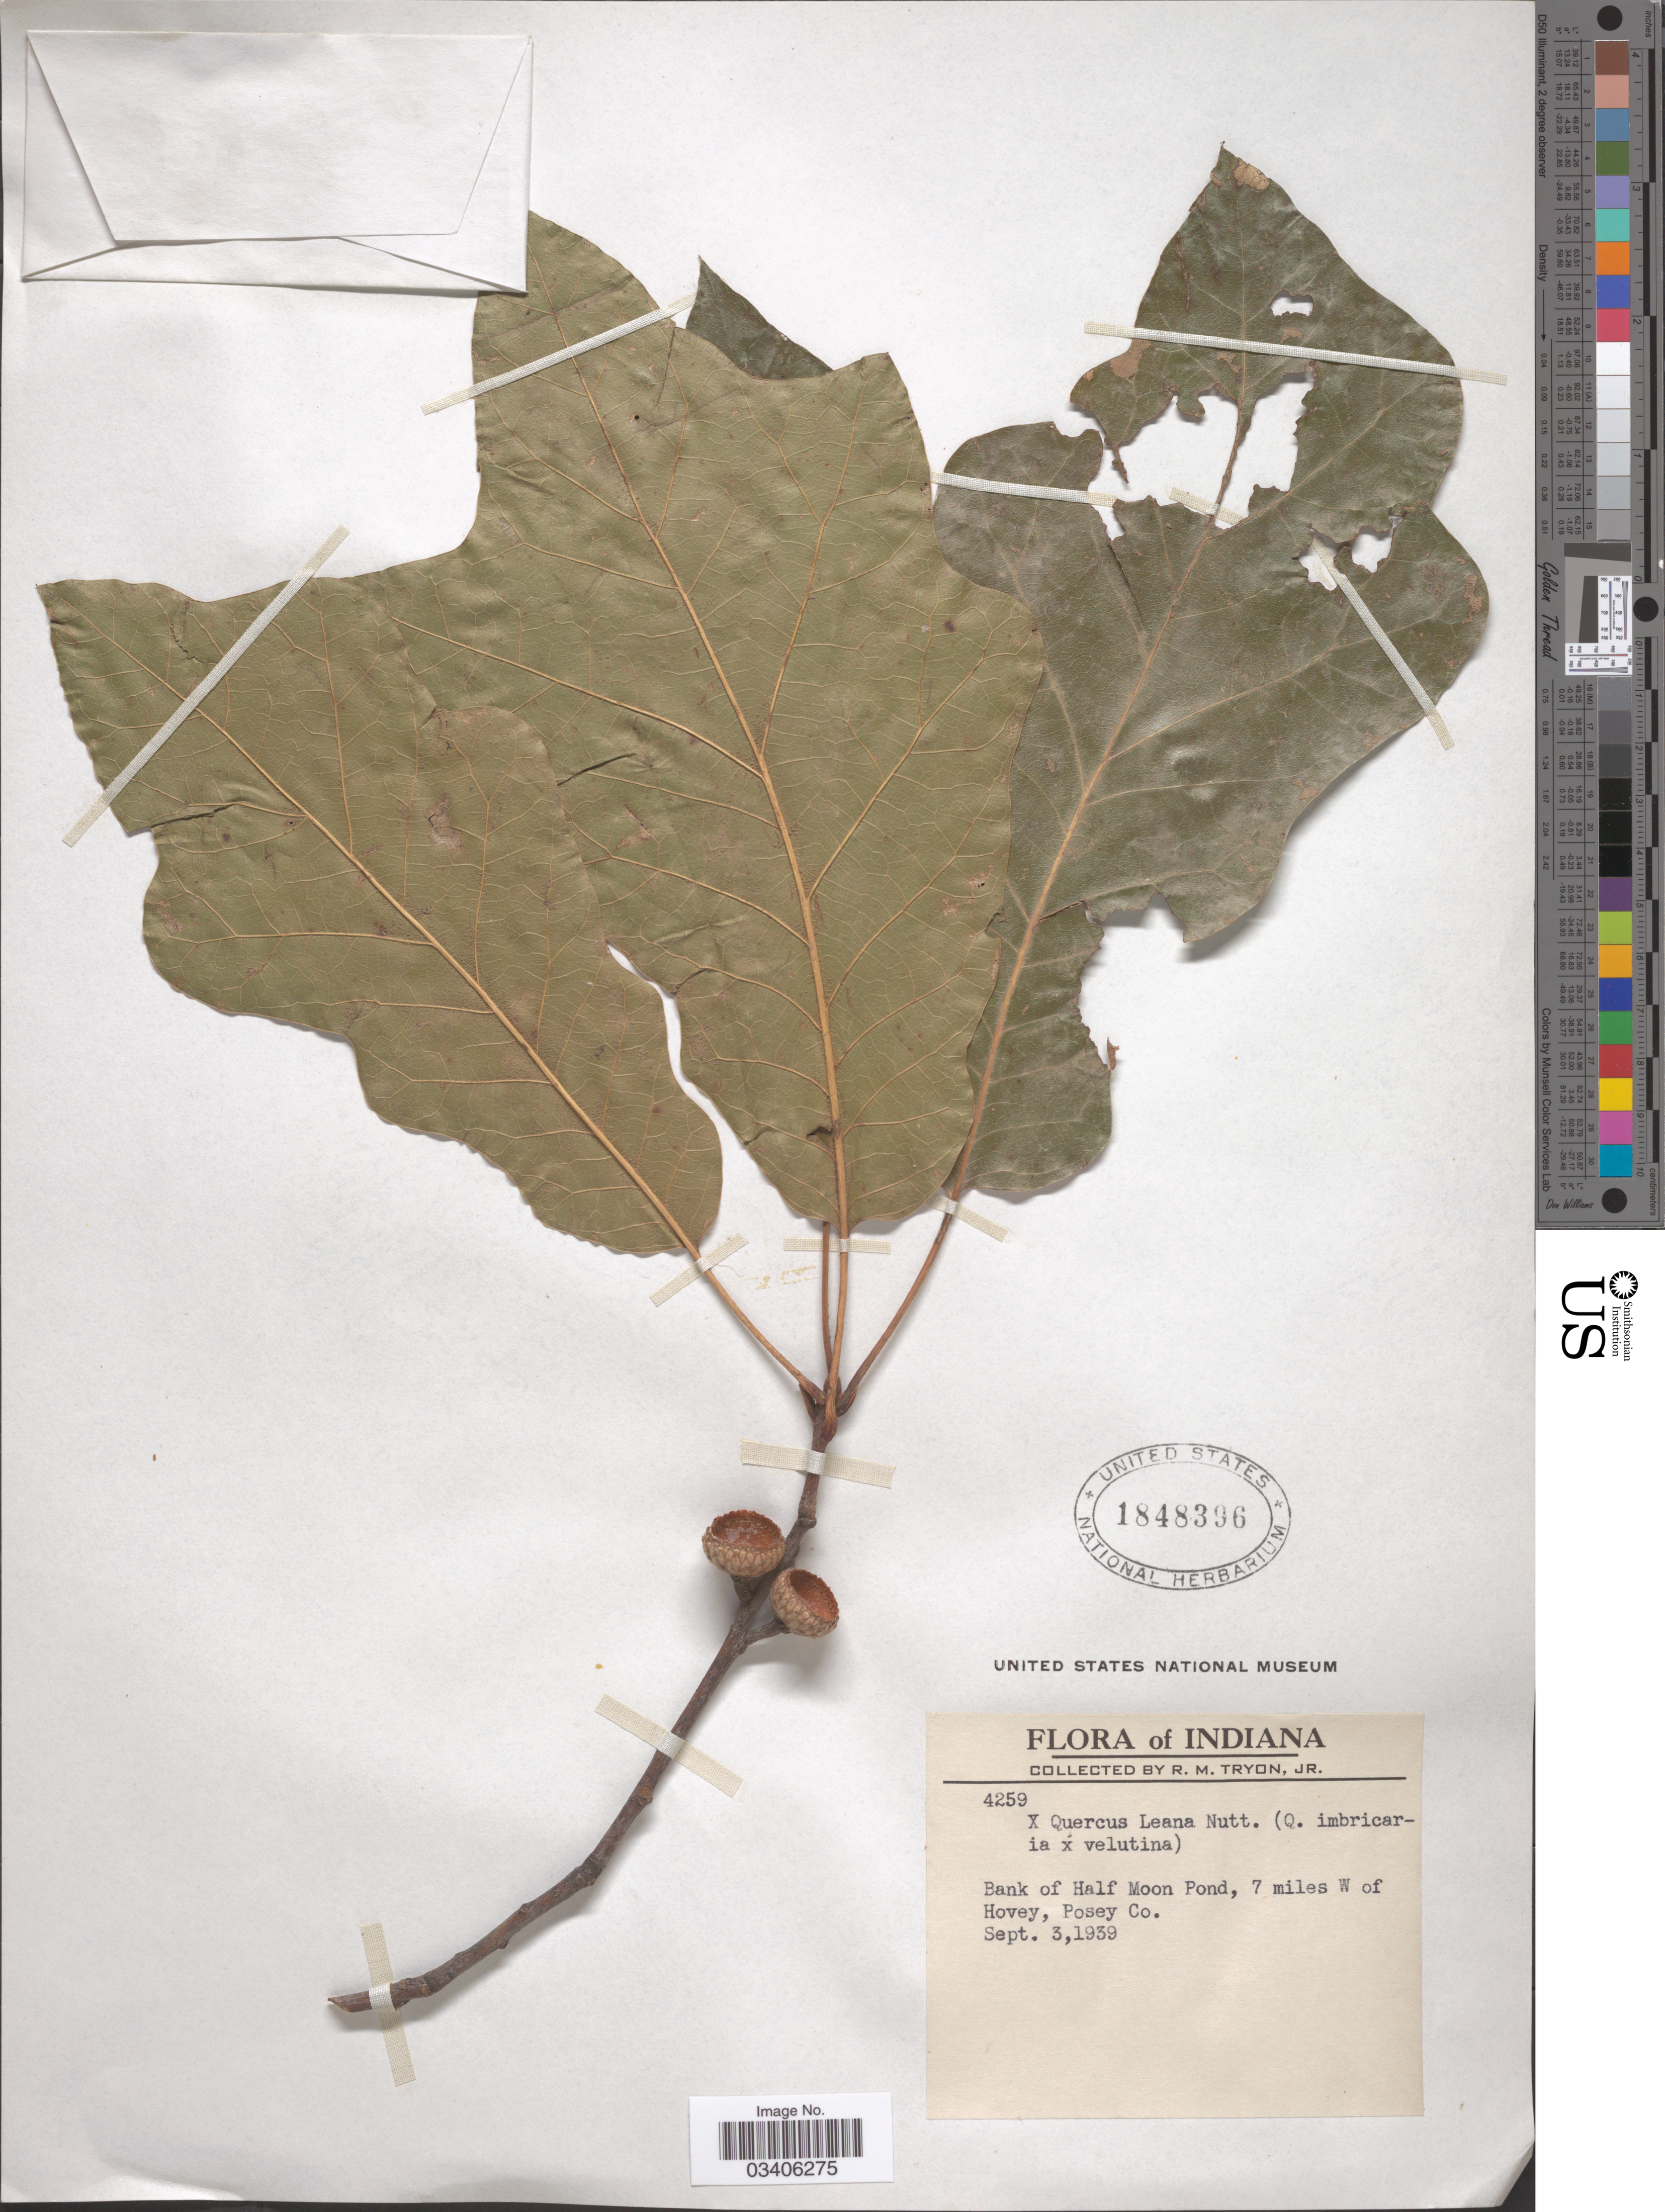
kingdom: Plantae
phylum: Tracheophyta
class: Magnoliopsida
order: Fagales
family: Fagaceae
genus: Quercus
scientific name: Quercus x leana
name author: Nutt.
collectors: R. Tryon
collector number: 4259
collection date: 1939-09-03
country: United States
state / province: Indiana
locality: Bank of Half Moon Pond, 7 miles W of Hovey, Posey Co.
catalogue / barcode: US 1848396